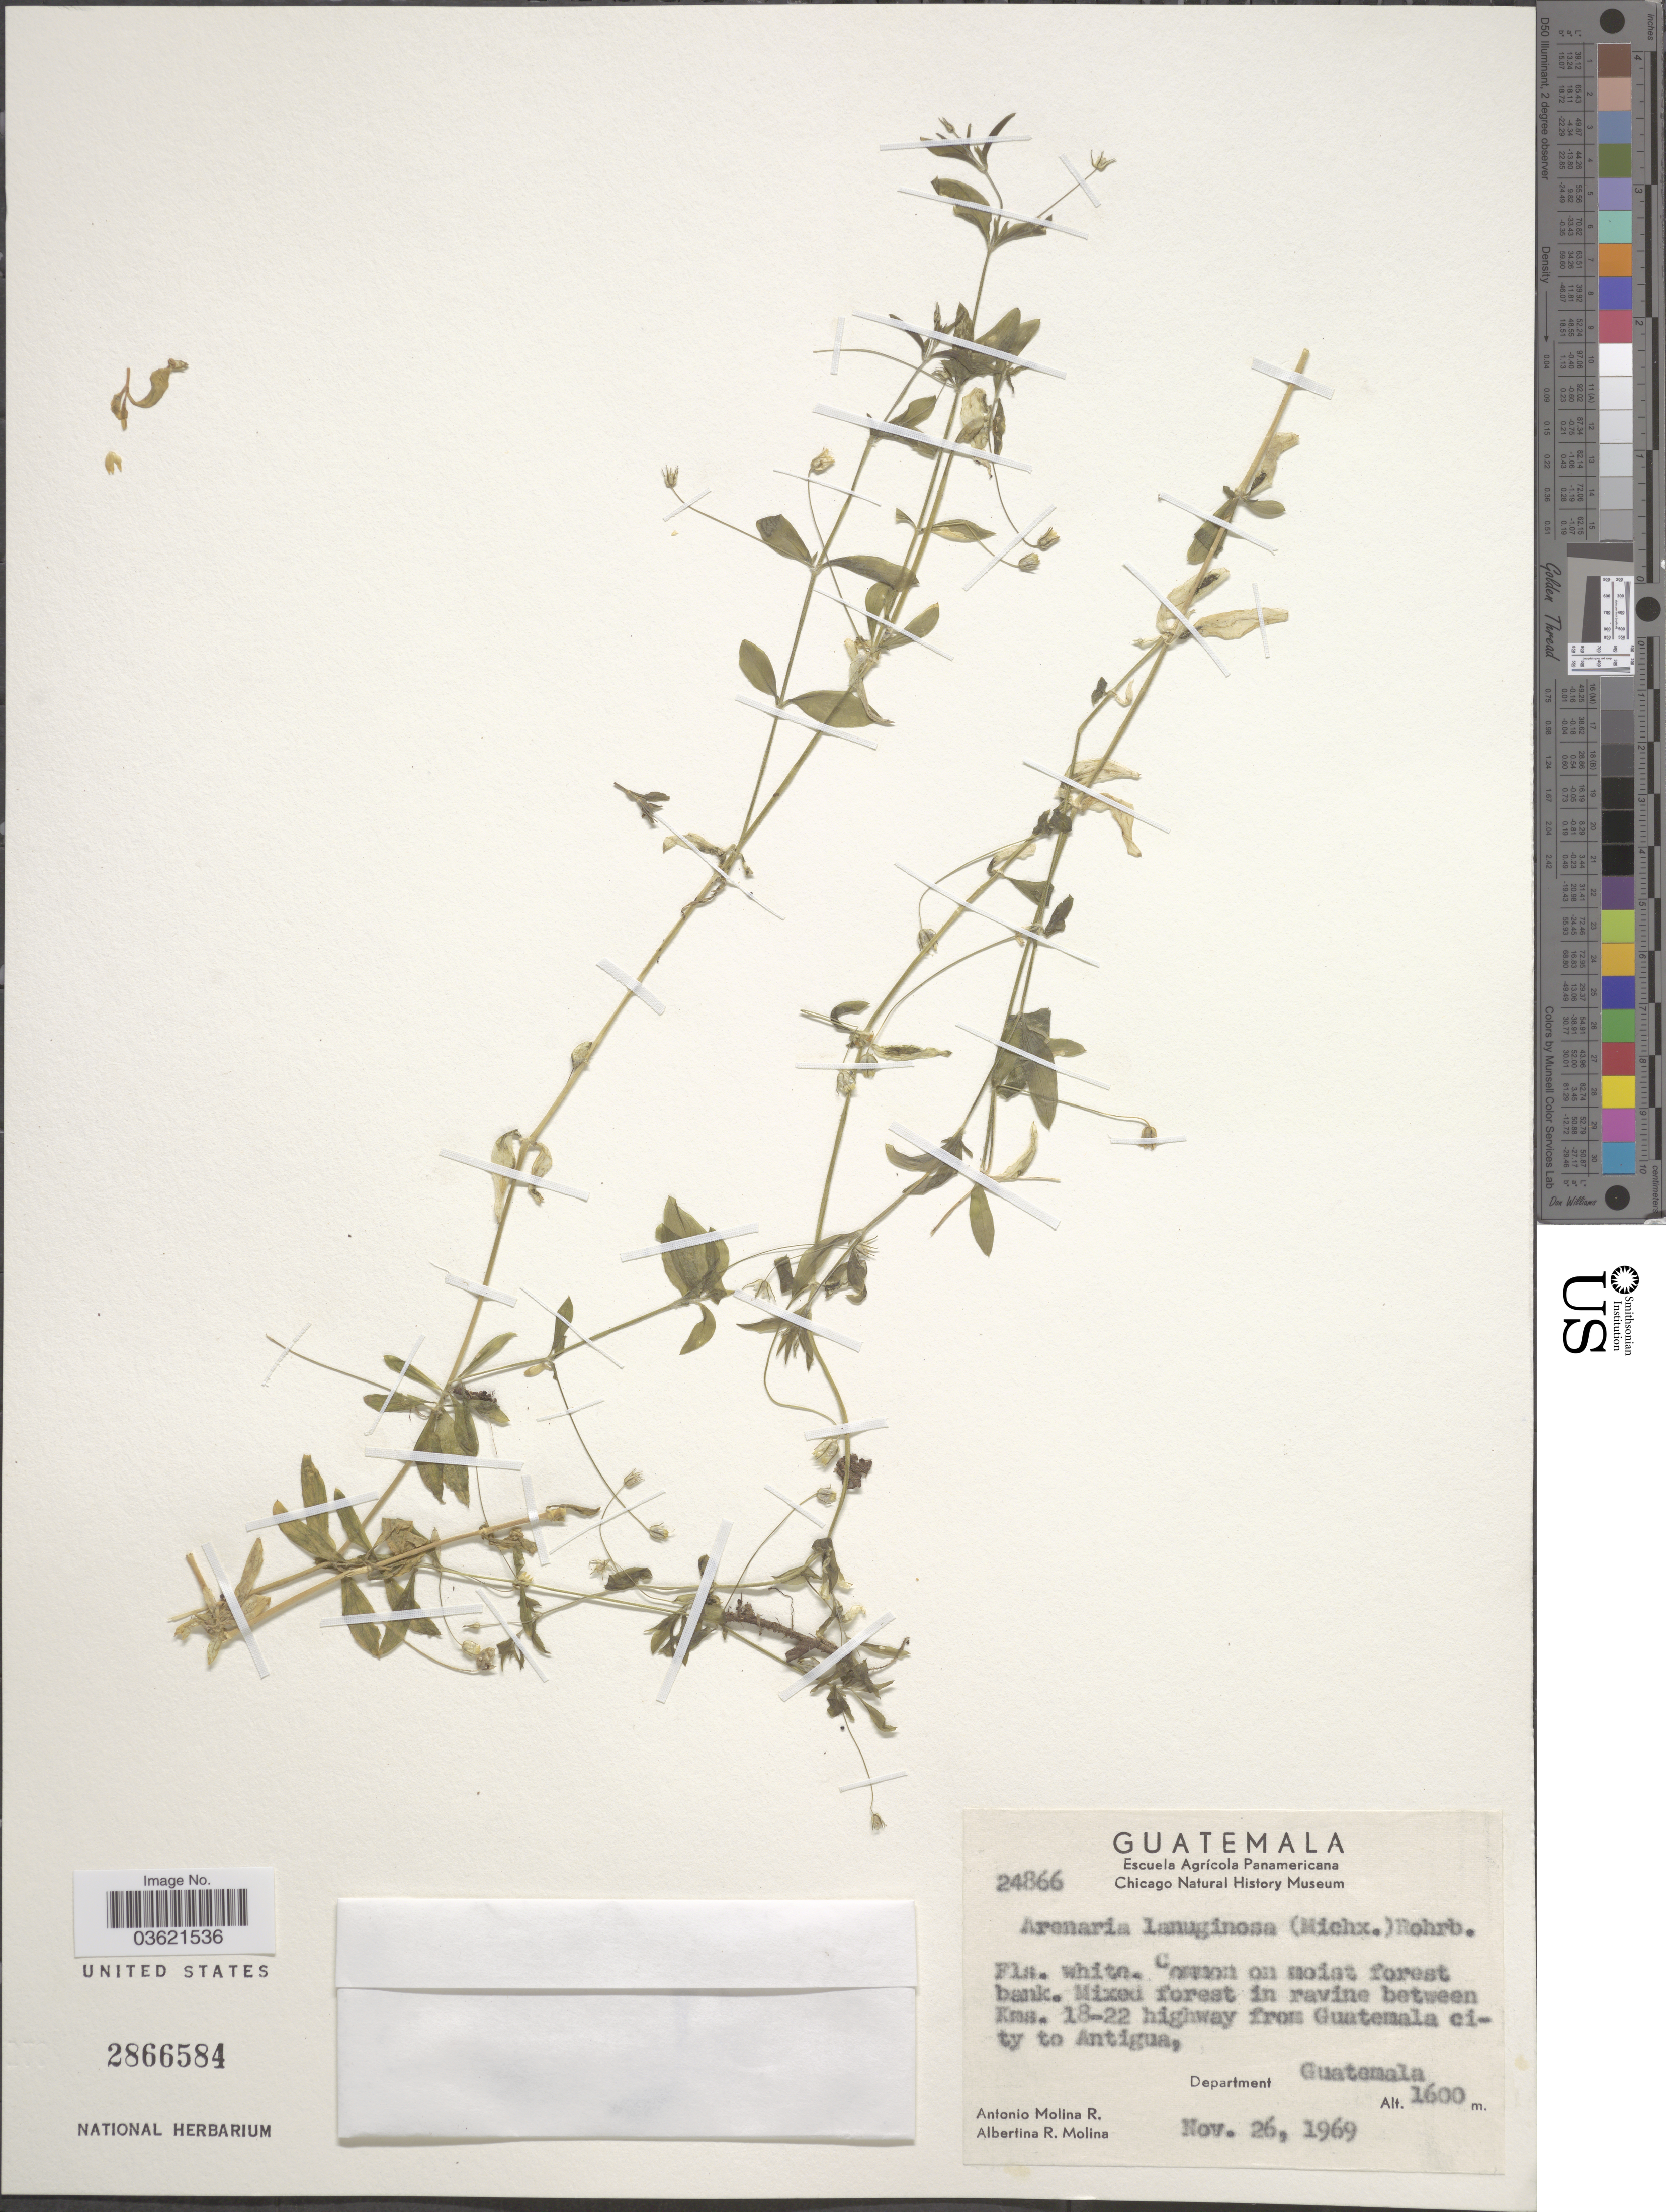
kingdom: Plantae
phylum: Tracheophyta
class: Magnoliopsida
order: Caryophyllales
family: Caryophyllaceae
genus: Arenaria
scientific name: Arenaria lanuginosa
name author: (Michx.) Rohrb.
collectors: A. Molina R. & A. R. Molina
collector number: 24866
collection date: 1969-11-26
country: Guatemala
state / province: Guatemala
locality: Mixed forest in ravine between Kms. 18-22 highway from Guatemala city to Antigua, Department Guatemala.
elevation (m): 1600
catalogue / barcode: US 2866584